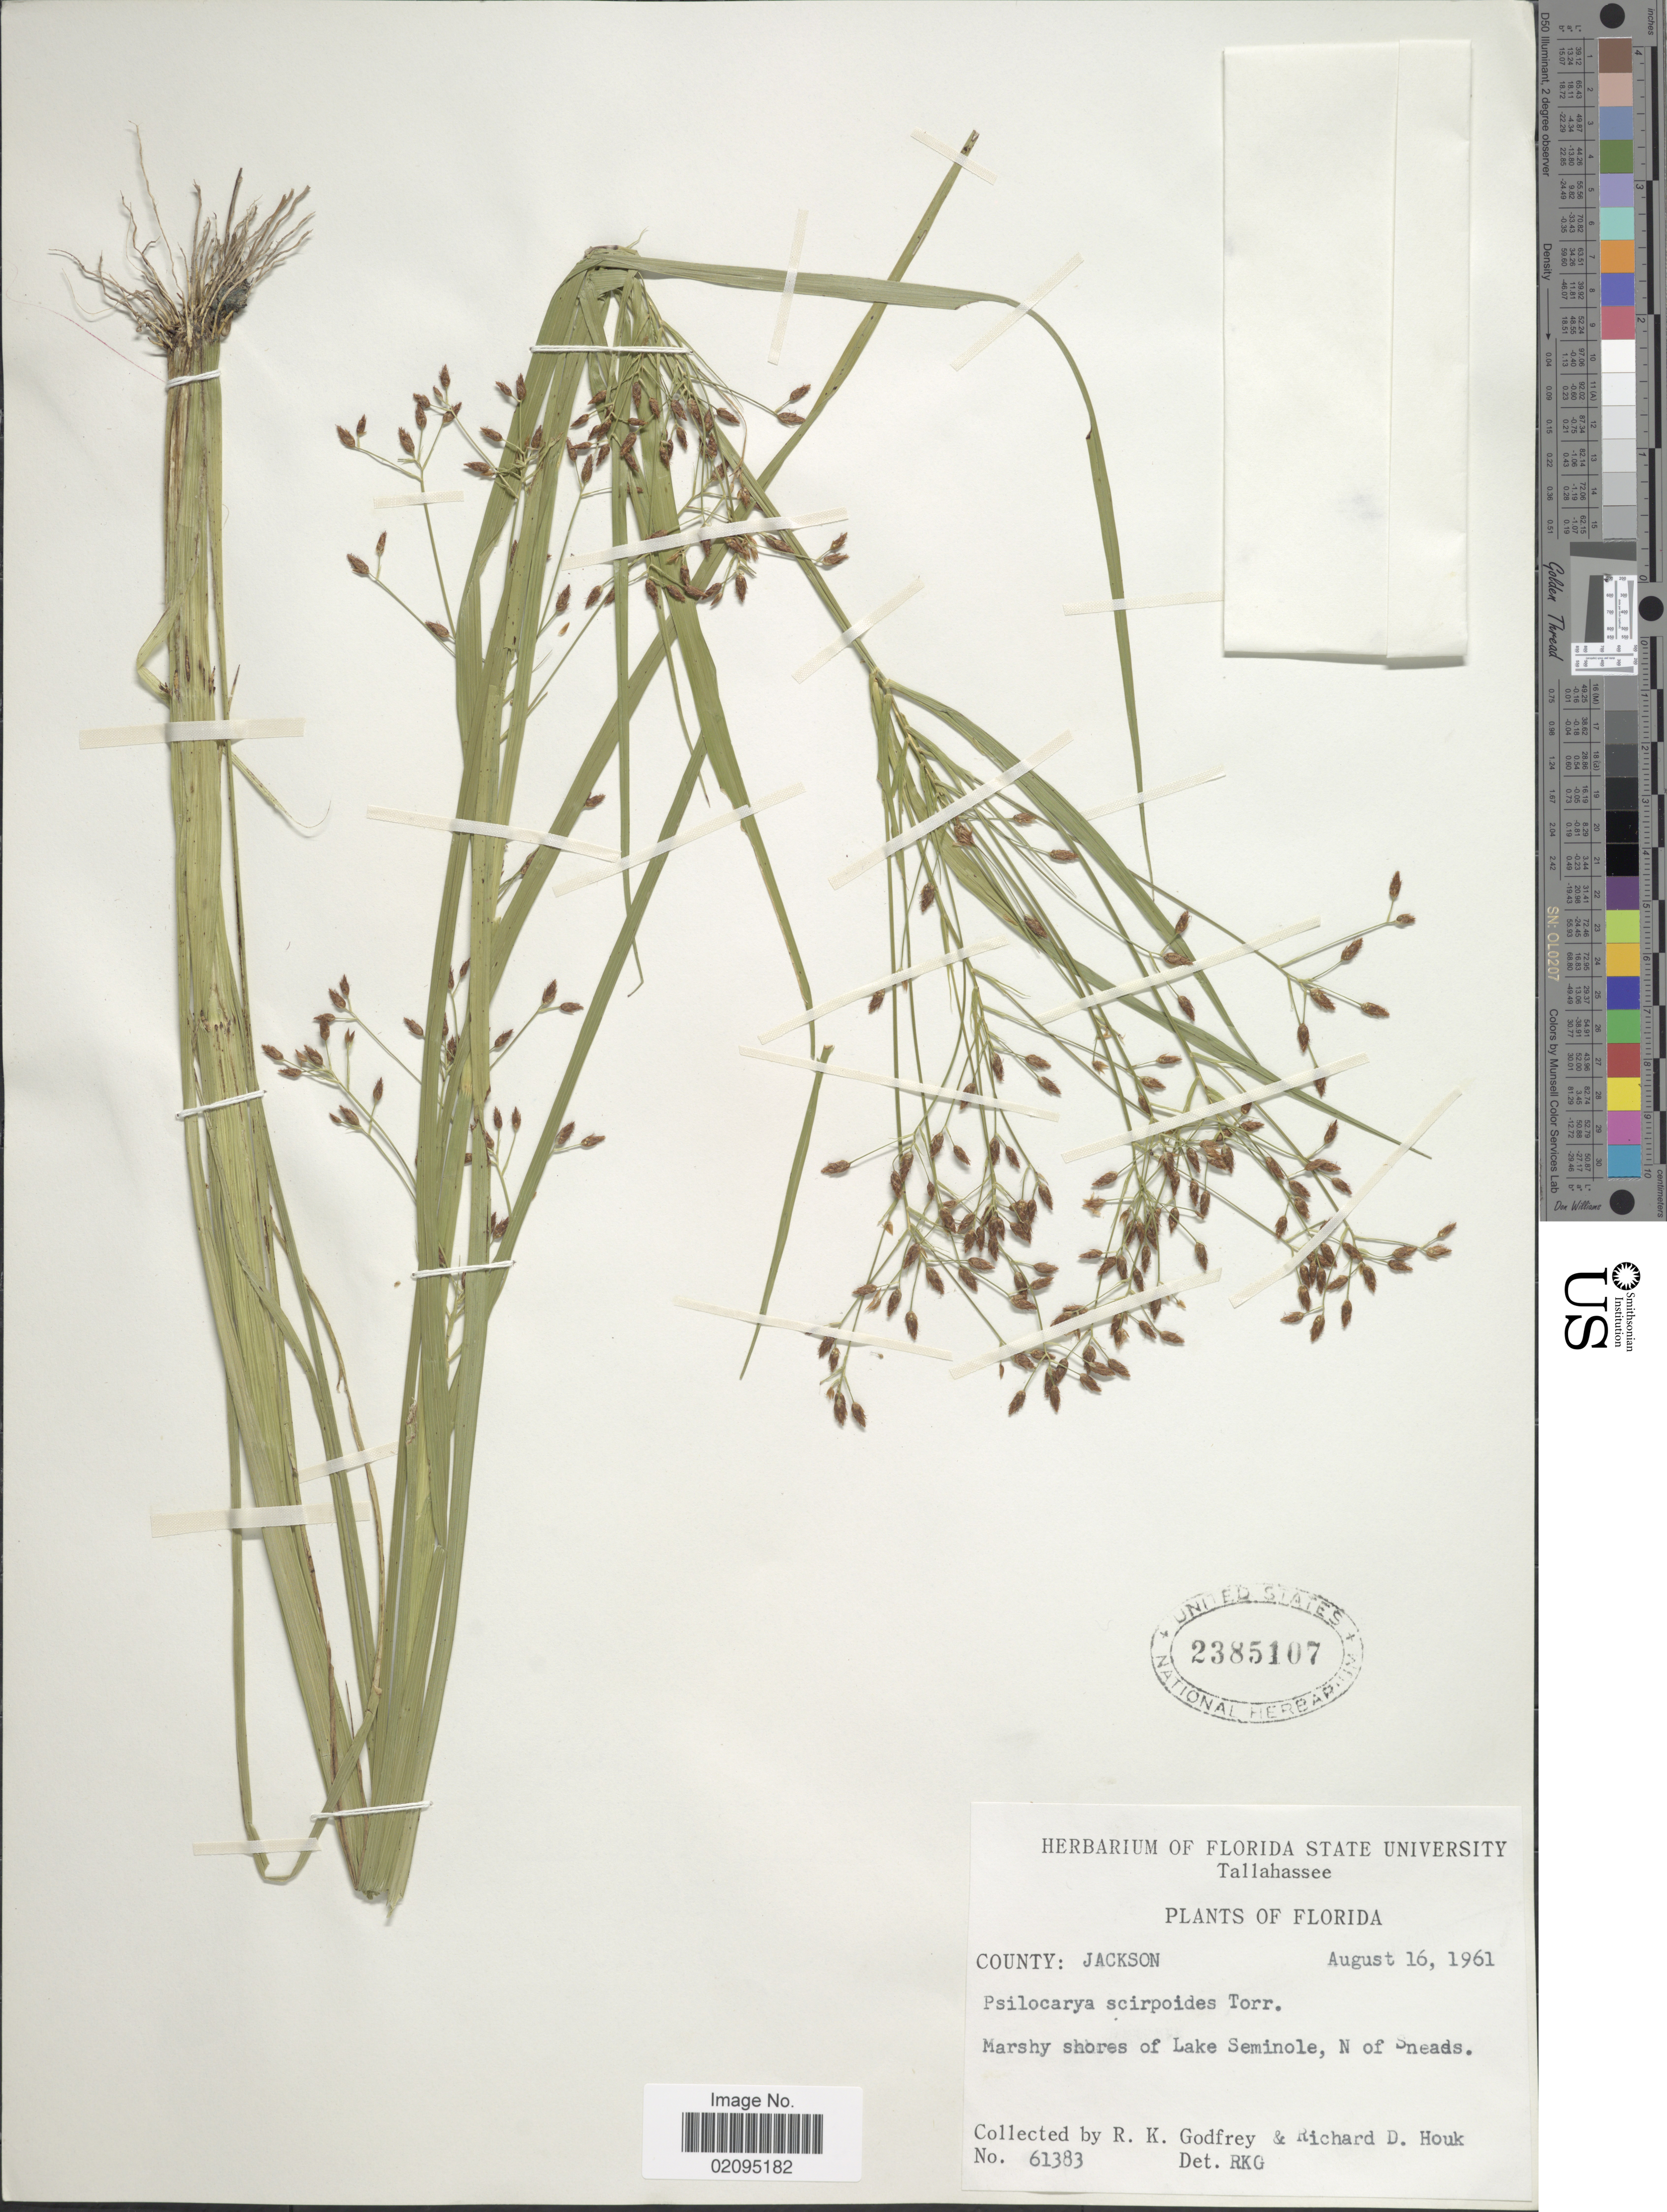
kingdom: Plantae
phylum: Tracheophyta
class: Liliopsida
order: Poales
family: Cyperaceae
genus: Rhynchospora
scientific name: Rhynchospora scirpoides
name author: (Torr.) Griseb.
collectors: R. K. Godfrey & R. Houk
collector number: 61383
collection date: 1961-08-16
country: United States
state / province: Florida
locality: Coutny: Jackson, Marshy shores of Lake Seminole, N of Sneads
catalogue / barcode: US 2385107